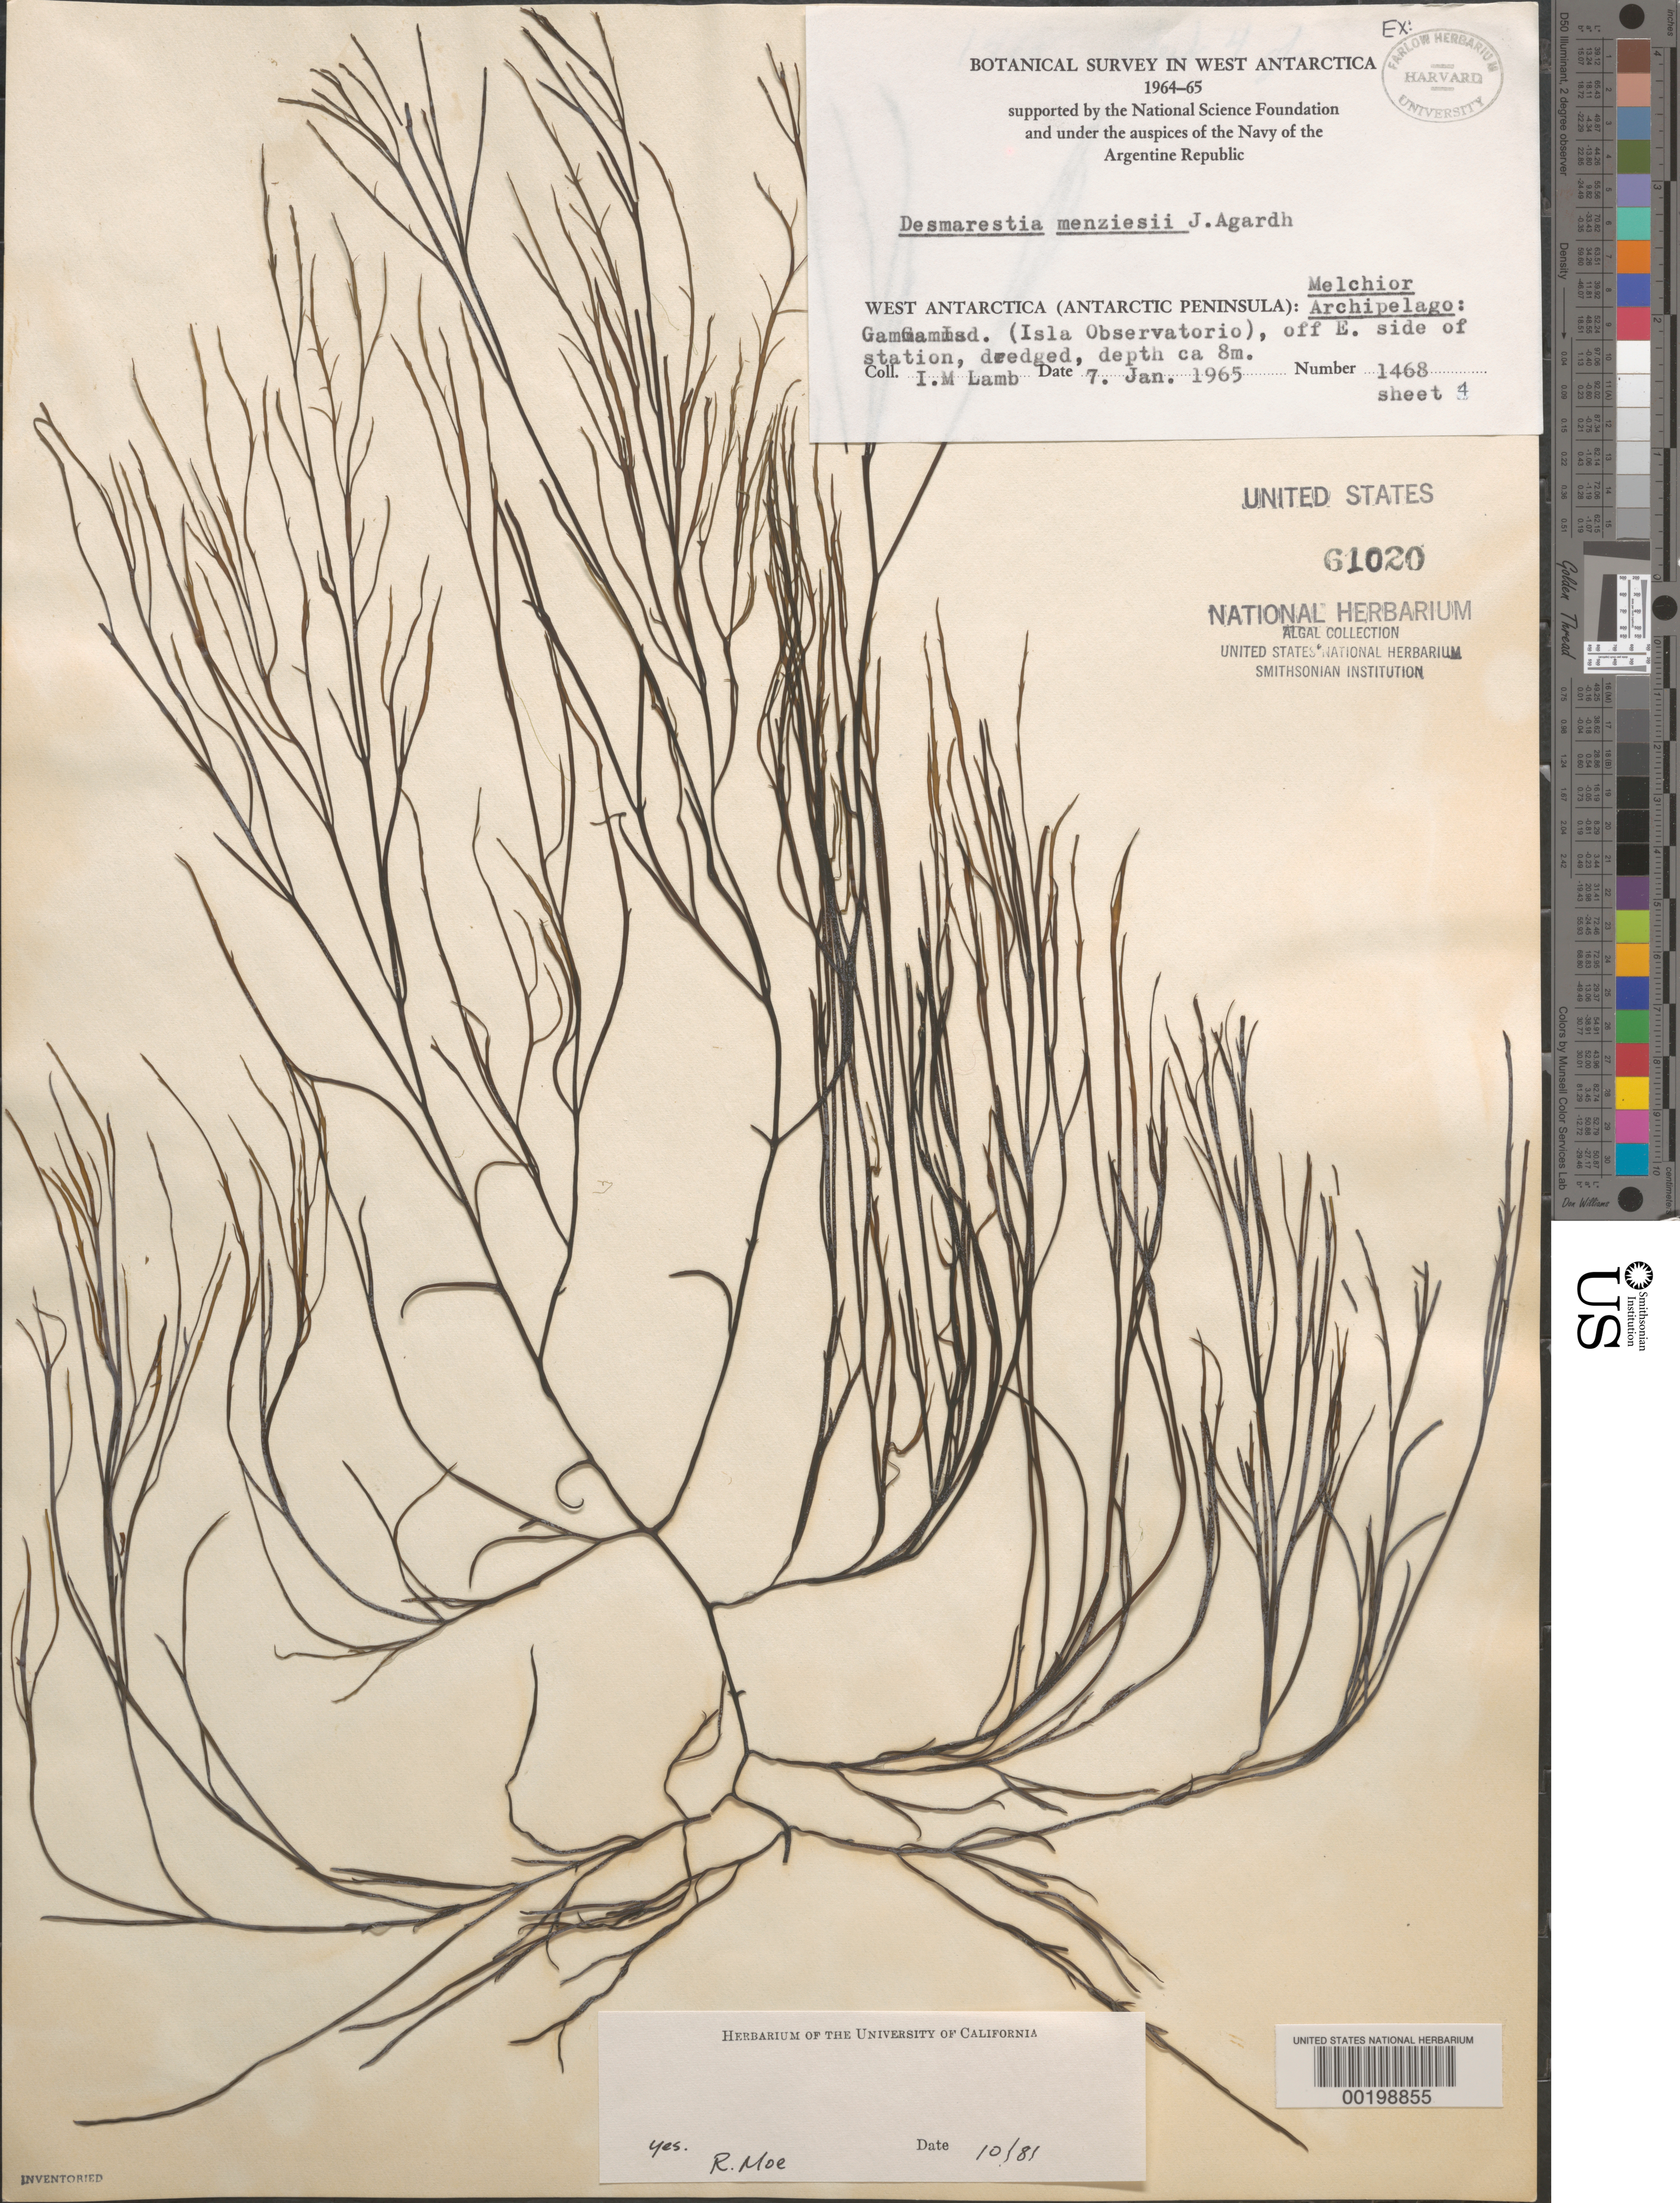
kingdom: Chromista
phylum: Ochrophyta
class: Phaeophyceae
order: Desmarestiales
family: Desmarestiaceae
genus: Desmarestia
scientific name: Desmarestia menziesii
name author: J. Agardh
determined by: Moe, R. L.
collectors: I. M. Lamb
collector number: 1468-4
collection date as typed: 07 Jan 1965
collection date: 1965-01-07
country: Antarctica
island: Gamma Island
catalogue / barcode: US 61020